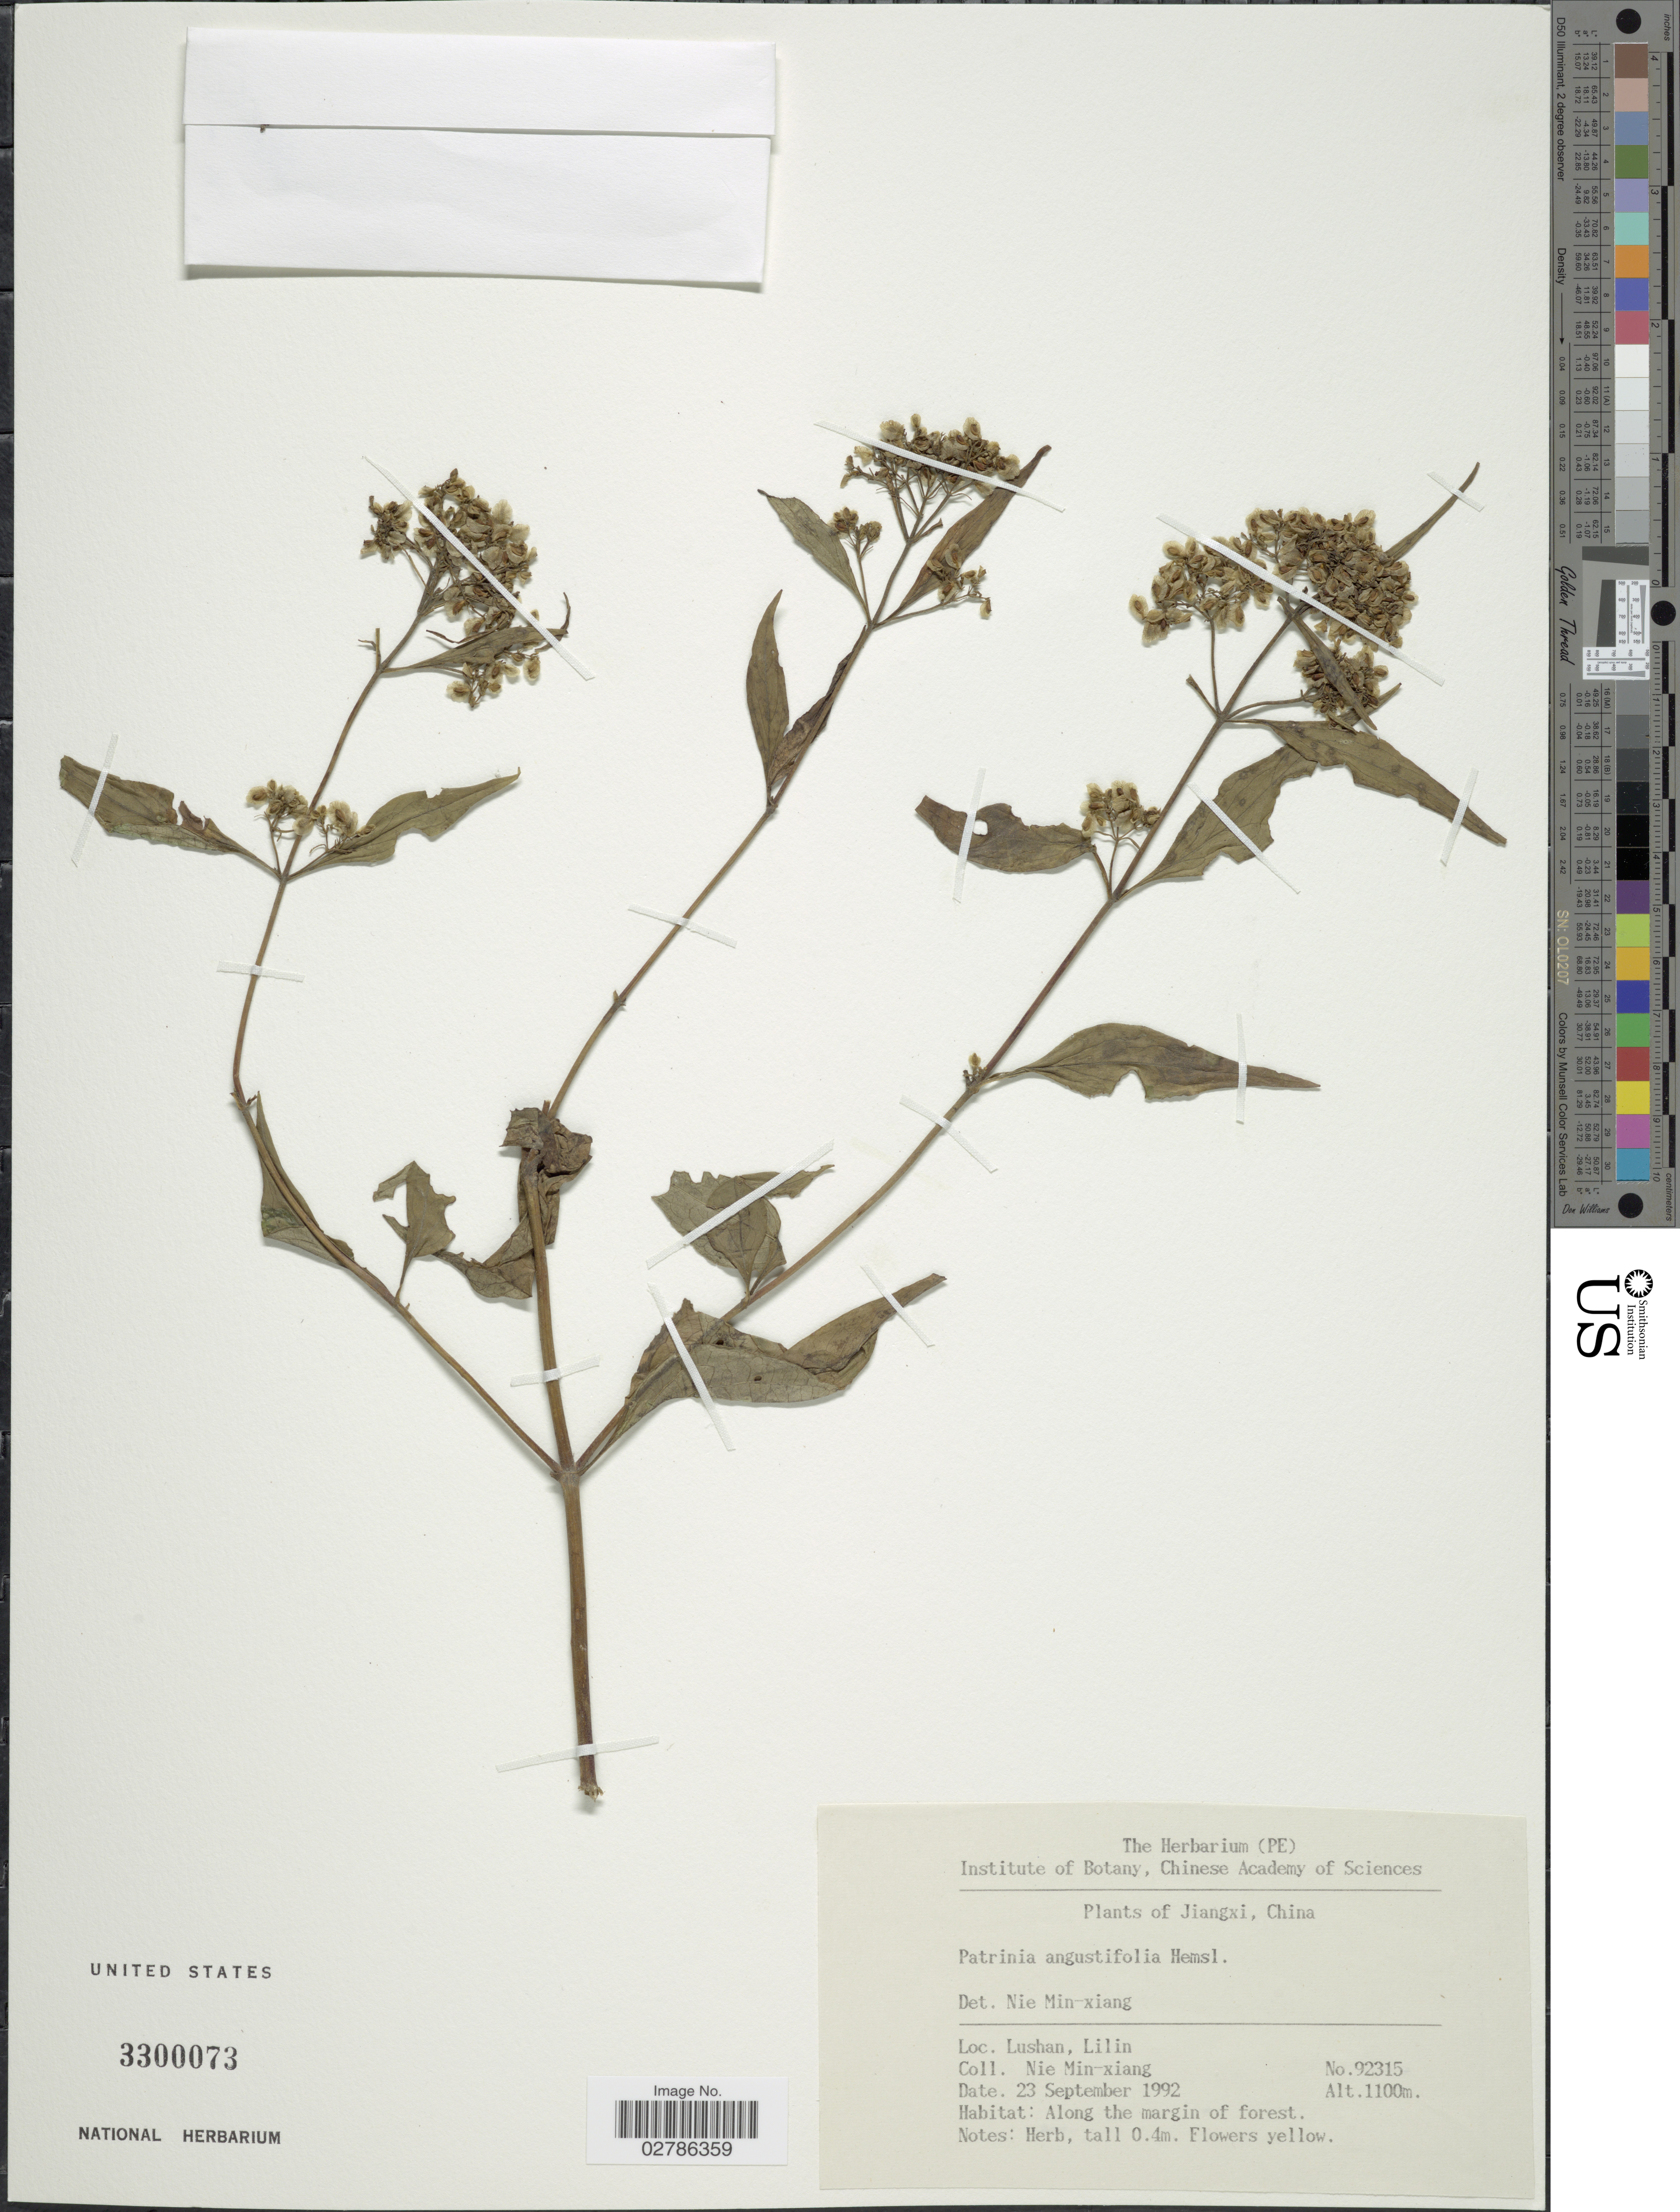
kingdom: Plantae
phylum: Tracheophyta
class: Magnoliopsida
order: Dipsacales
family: Caprifoliaceae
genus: Patrinia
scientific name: Patrinia angustifolia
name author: Hemsl.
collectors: M. Nie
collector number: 92315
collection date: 1992-09-23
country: China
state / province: Jiangxi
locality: Lushan, Lilin.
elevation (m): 1100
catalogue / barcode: US 3300073